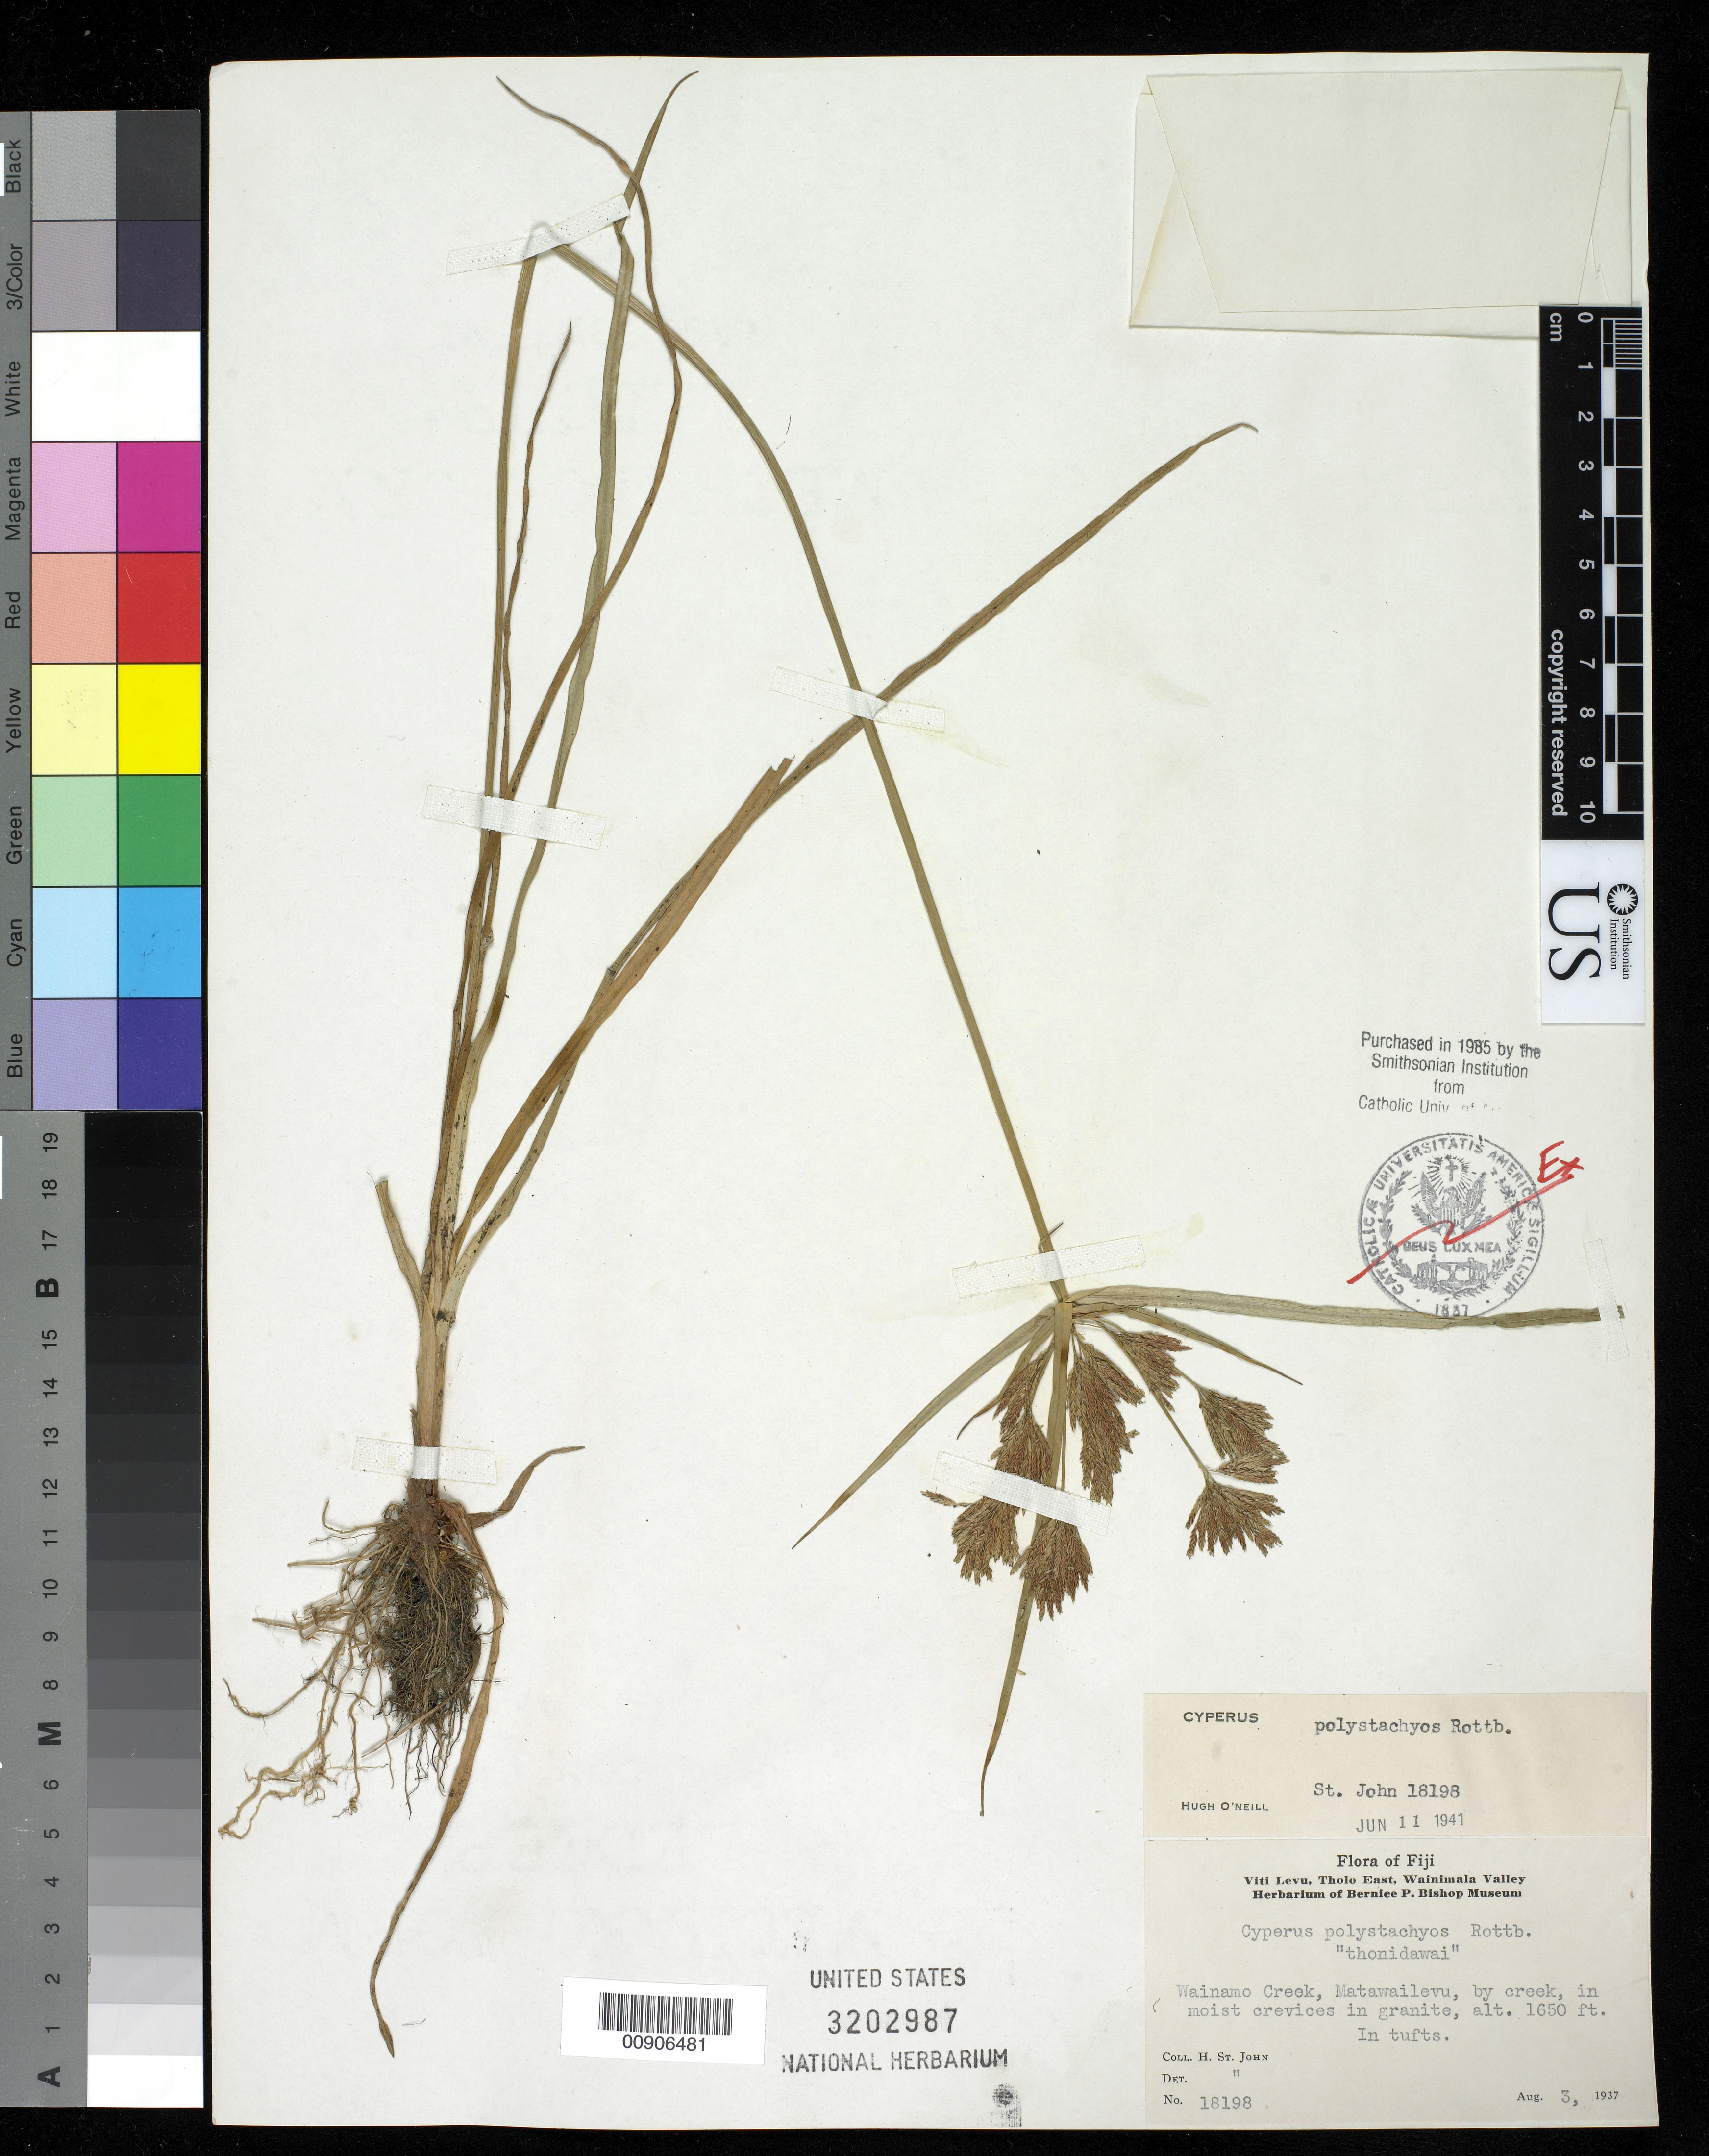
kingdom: Plantae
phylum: Tracheophyta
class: Liliopsida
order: Poales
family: Cyperaceae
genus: Cyperus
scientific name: Cyperus polystachyos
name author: Rottb.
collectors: H. St. John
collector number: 18198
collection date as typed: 03 Aug 1937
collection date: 1937-08-03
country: Fiji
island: Viti Levu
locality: Tholo East, Wainimala Valley, Wainamo Creek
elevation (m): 503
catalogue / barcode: US 3202987